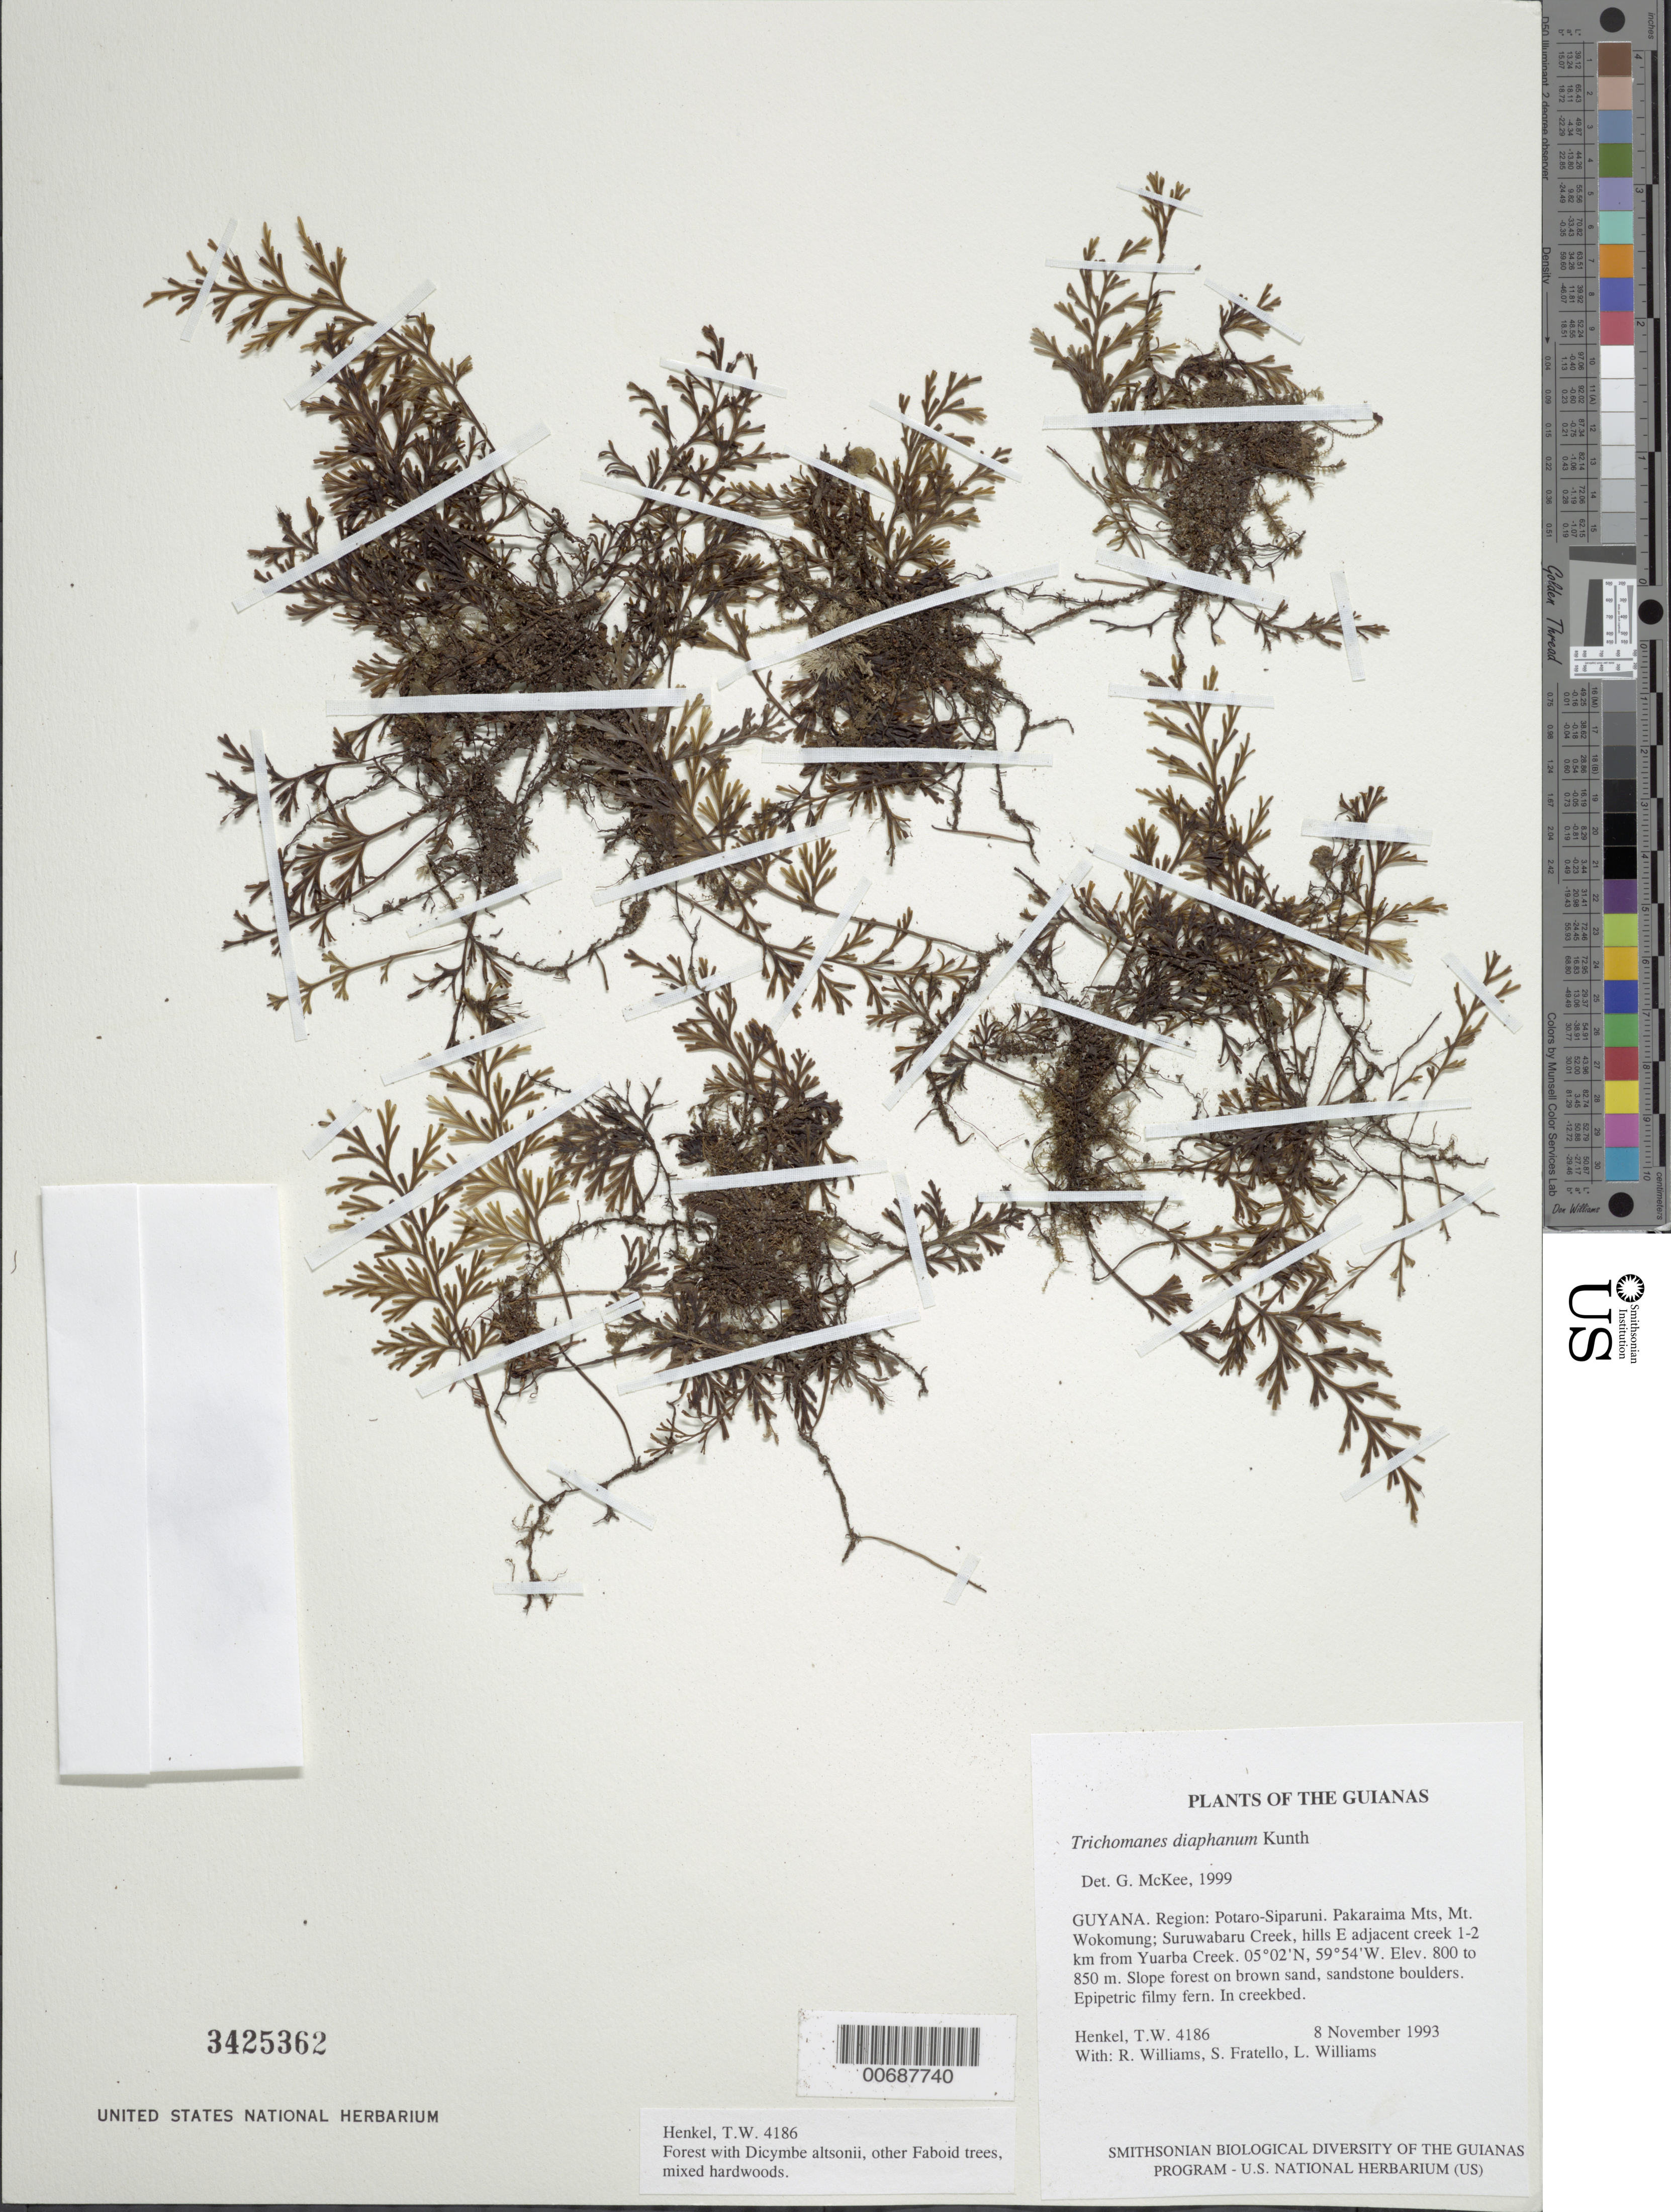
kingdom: Plantae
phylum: Tracheophyta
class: Polypodiopsida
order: Hymenophyllales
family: Hymenophyllaceae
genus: Polyphlebium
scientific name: Polyphlebium diaphanum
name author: (Kunth) Ebihara & Dubuisson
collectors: T. Henkel, R. Williams, S. Fratello & L. Williams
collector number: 4186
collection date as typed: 8 November 1993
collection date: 1993-11-08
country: Guyana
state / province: Potaro-Siparuni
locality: Pakaraima Mts, Mt. Wokomung; Suruwabaru Creek, hills E adjacent creek 1-2 km from Yuarba Creek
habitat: Slope forest on brown sand, sandstone boulders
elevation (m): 800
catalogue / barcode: US 3425362